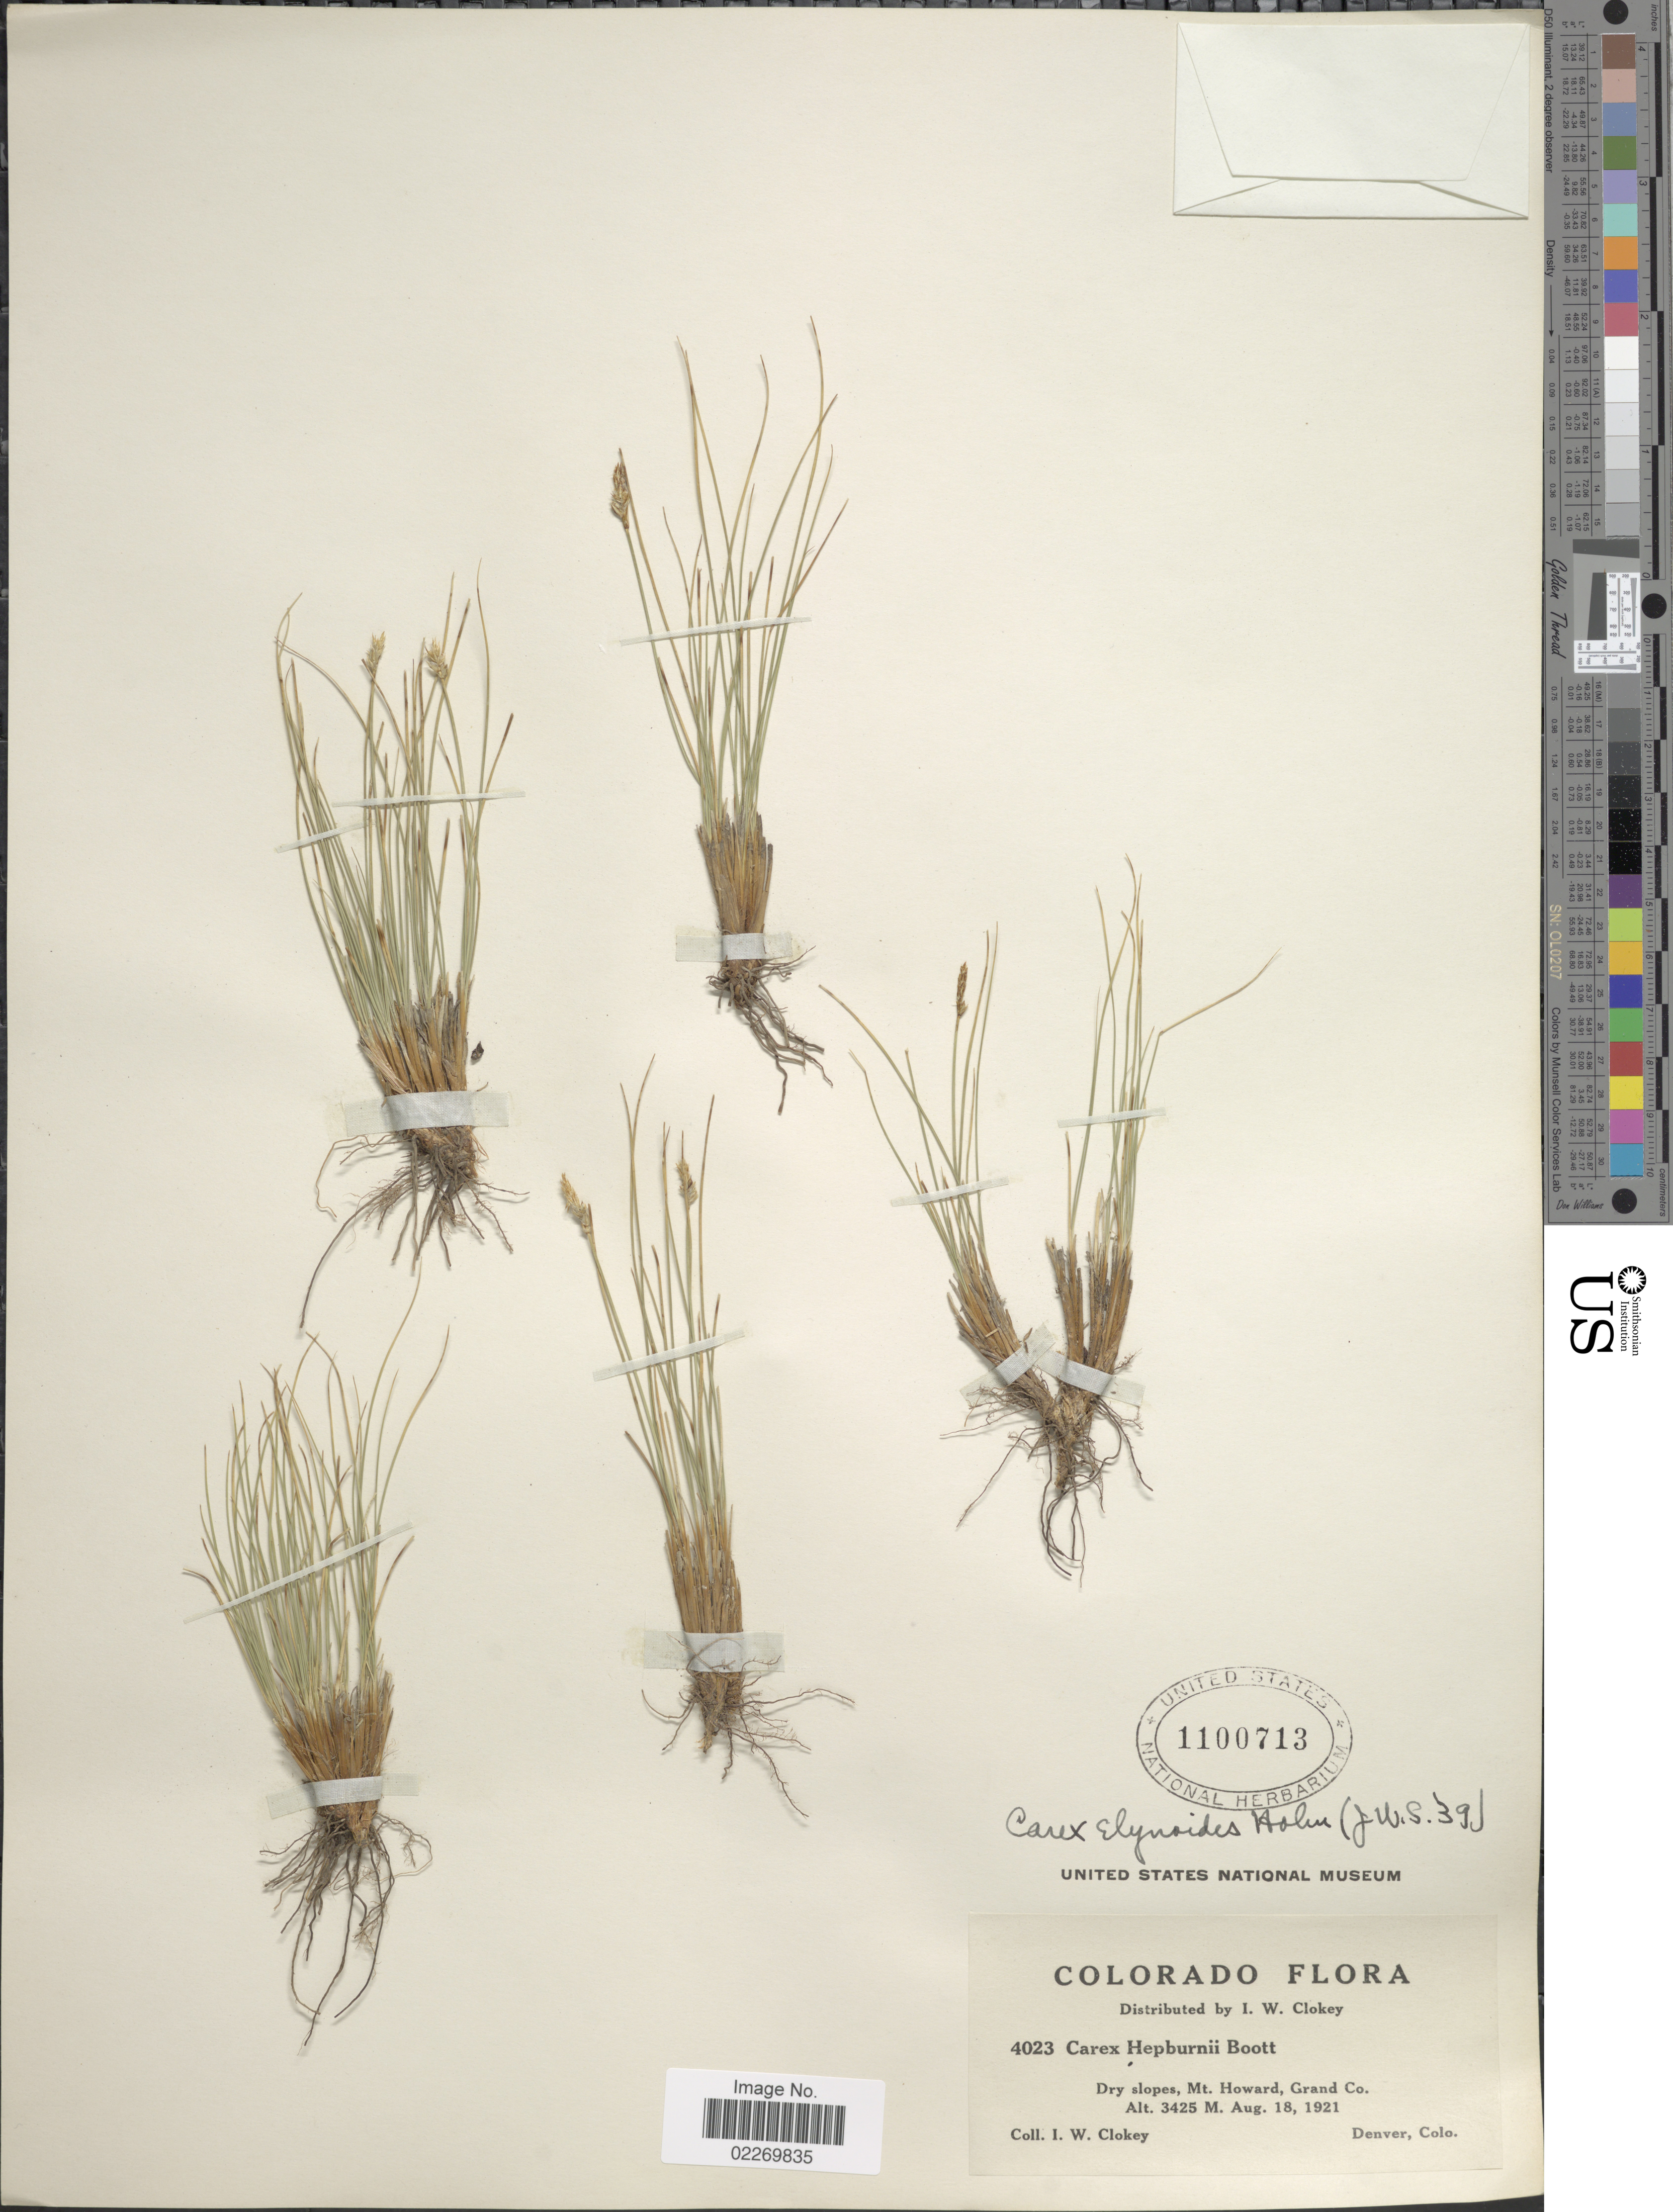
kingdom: Plantae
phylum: Tracheophyta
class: Liliopsida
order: Poales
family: Cyperaceae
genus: Carex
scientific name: Carex elynoides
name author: Holm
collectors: I. W. Clokey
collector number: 4023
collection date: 1921-08-18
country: United States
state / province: Colorado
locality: Dry slopes, Mt. Howard, Grand Co.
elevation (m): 3425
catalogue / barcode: US 1100713